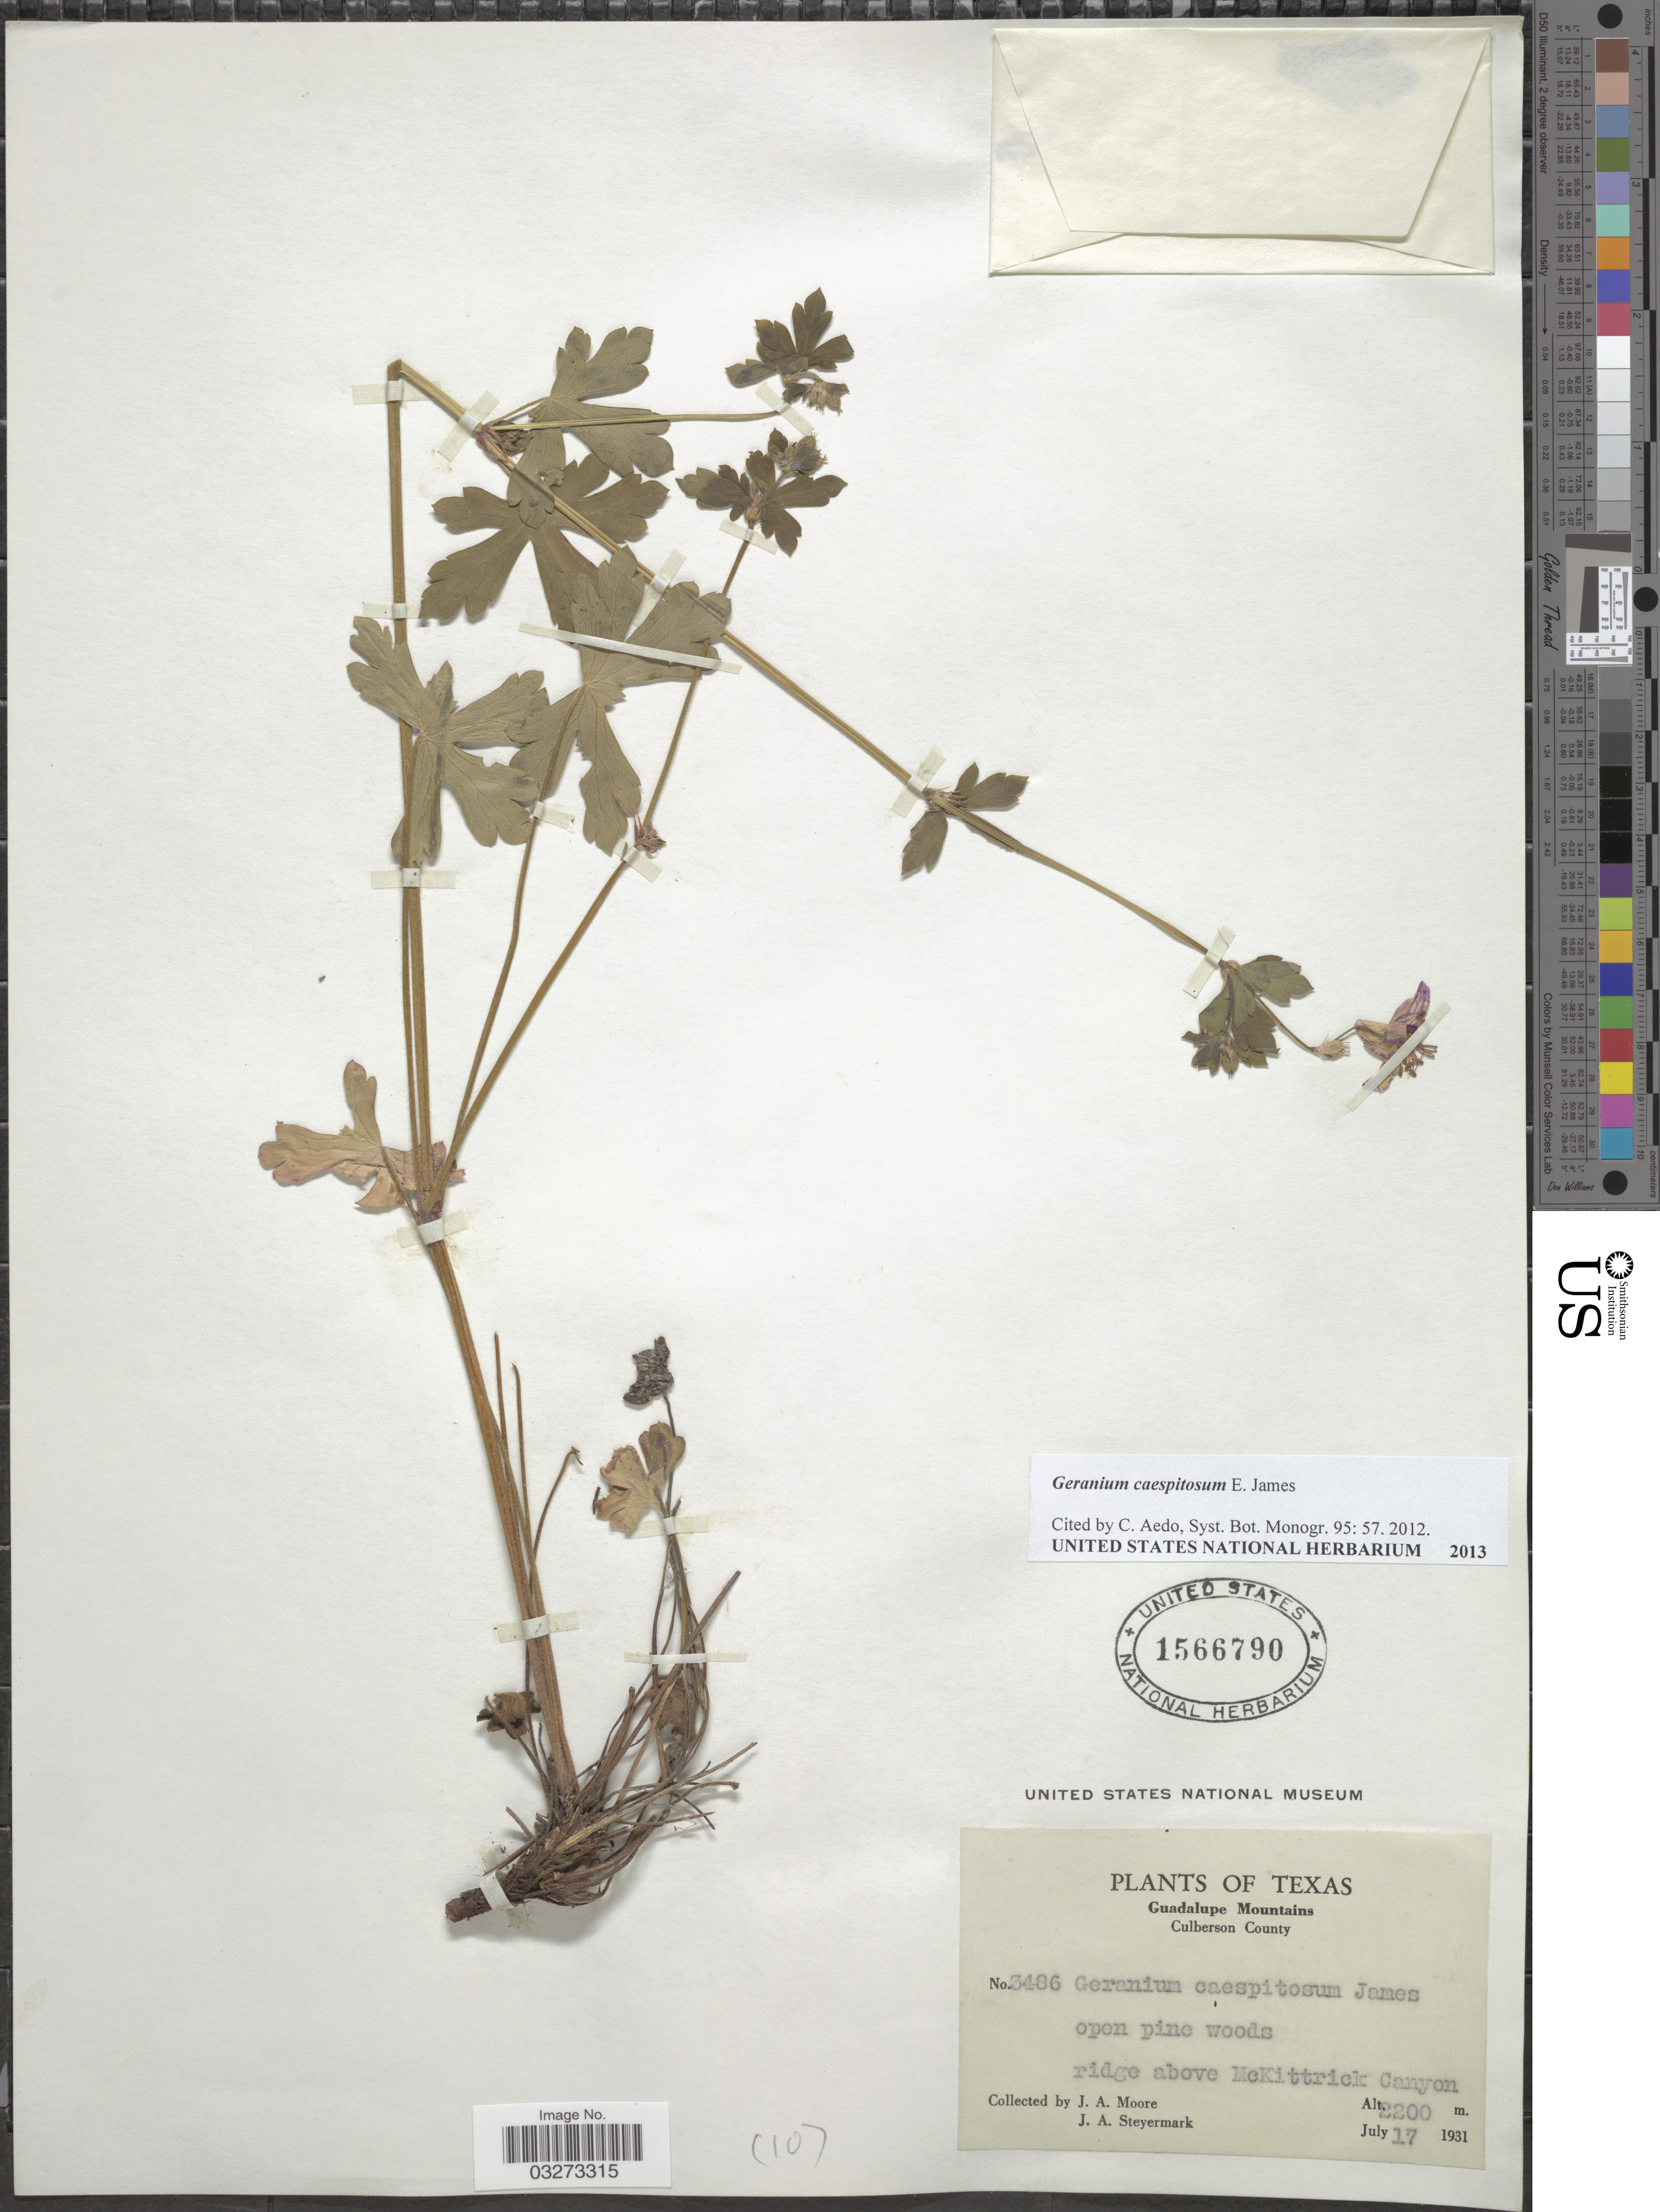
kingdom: Plantae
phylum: Tracheophyta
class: Magnoliopsida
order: Geraniales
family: Geraniaceae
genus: Geranium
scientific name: Geranium caespitosum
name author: E. James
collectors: J. A. Moore & J. Steyermark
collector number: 3486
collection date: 1931-07-17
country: United States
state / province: Texas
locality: Guadalupe Mountains. Culberson County. Ridge obove McKittrick Canyon.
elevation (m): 2200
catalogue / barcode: US 1566790